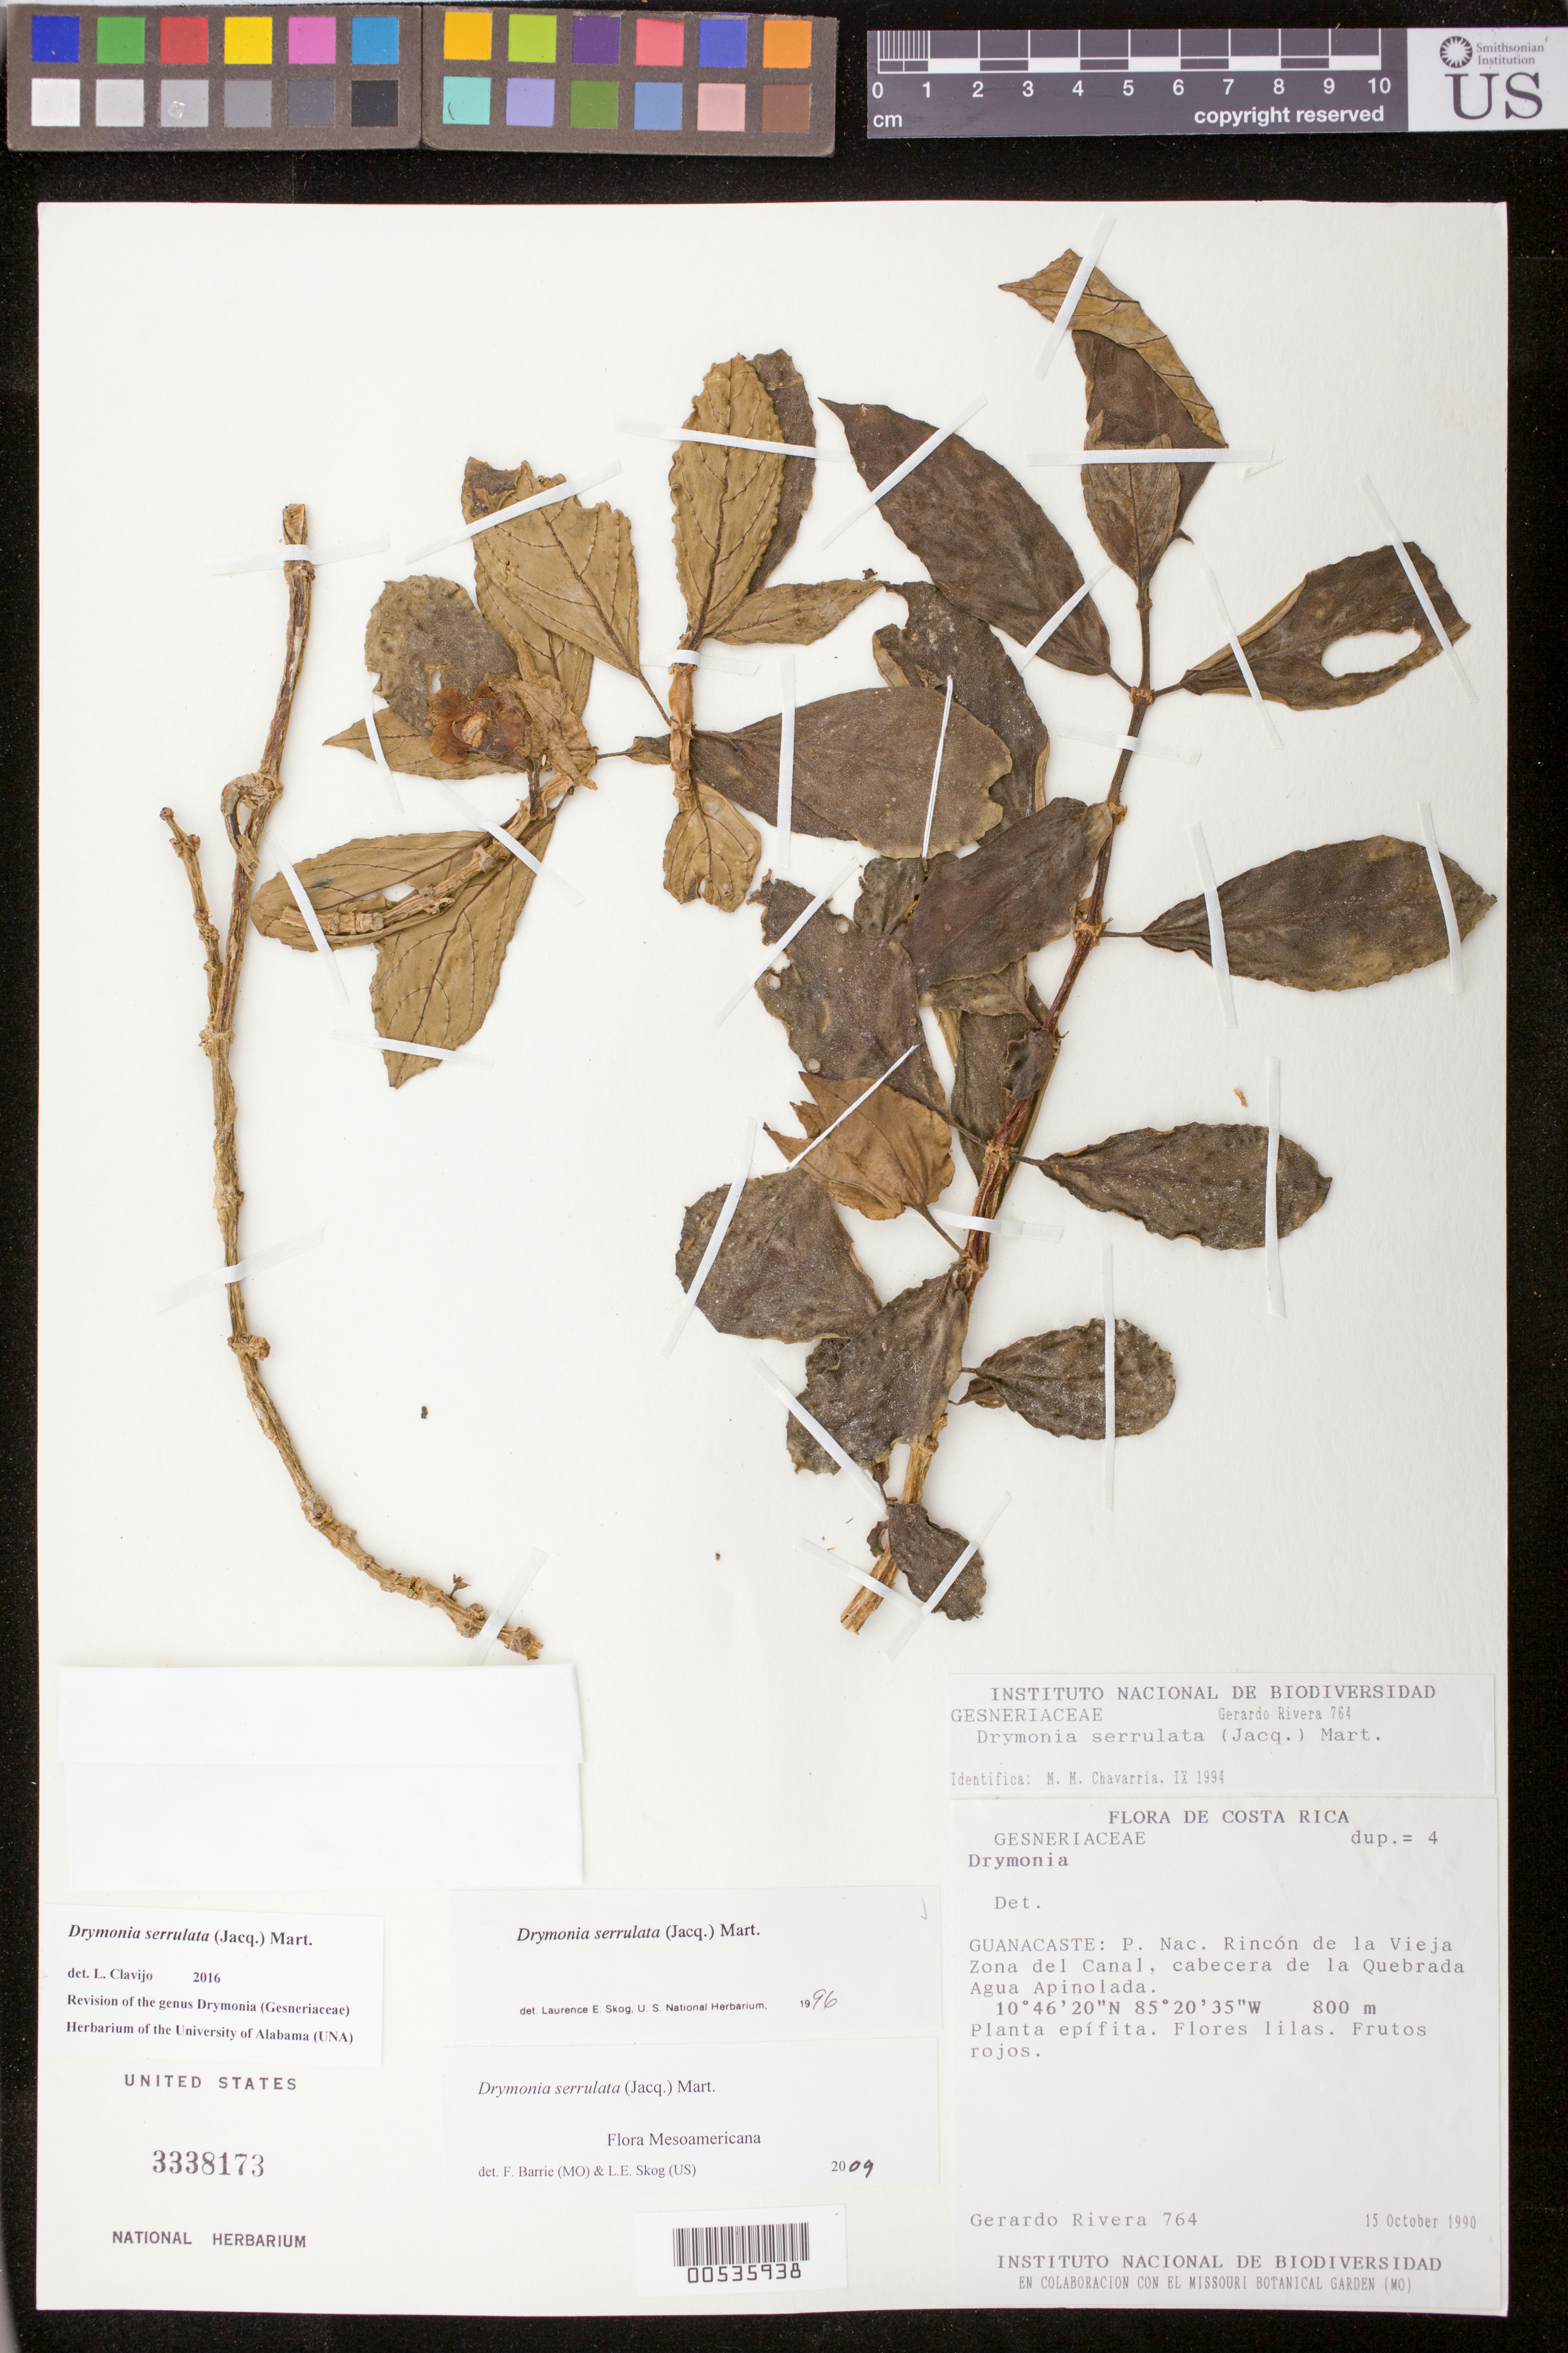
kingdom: Plantae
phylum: Tracheophyta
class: Magnoliopsida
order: Lamiales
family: Gesneriaceae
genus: Drymonia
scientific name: Drymonia serrulata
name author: (Jacq.) Mart.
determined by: Skog, Laurence E.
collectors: G. Rivera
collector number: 764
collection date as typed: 15 Oct 1990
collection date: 1990-10-15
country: Costa Rica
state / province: Guanacaste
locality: P. Nac. Rincón de la vieja Zona del anal, cabecera de la quebrada Agua Apinolada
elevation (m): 800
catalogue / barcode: US 3338173